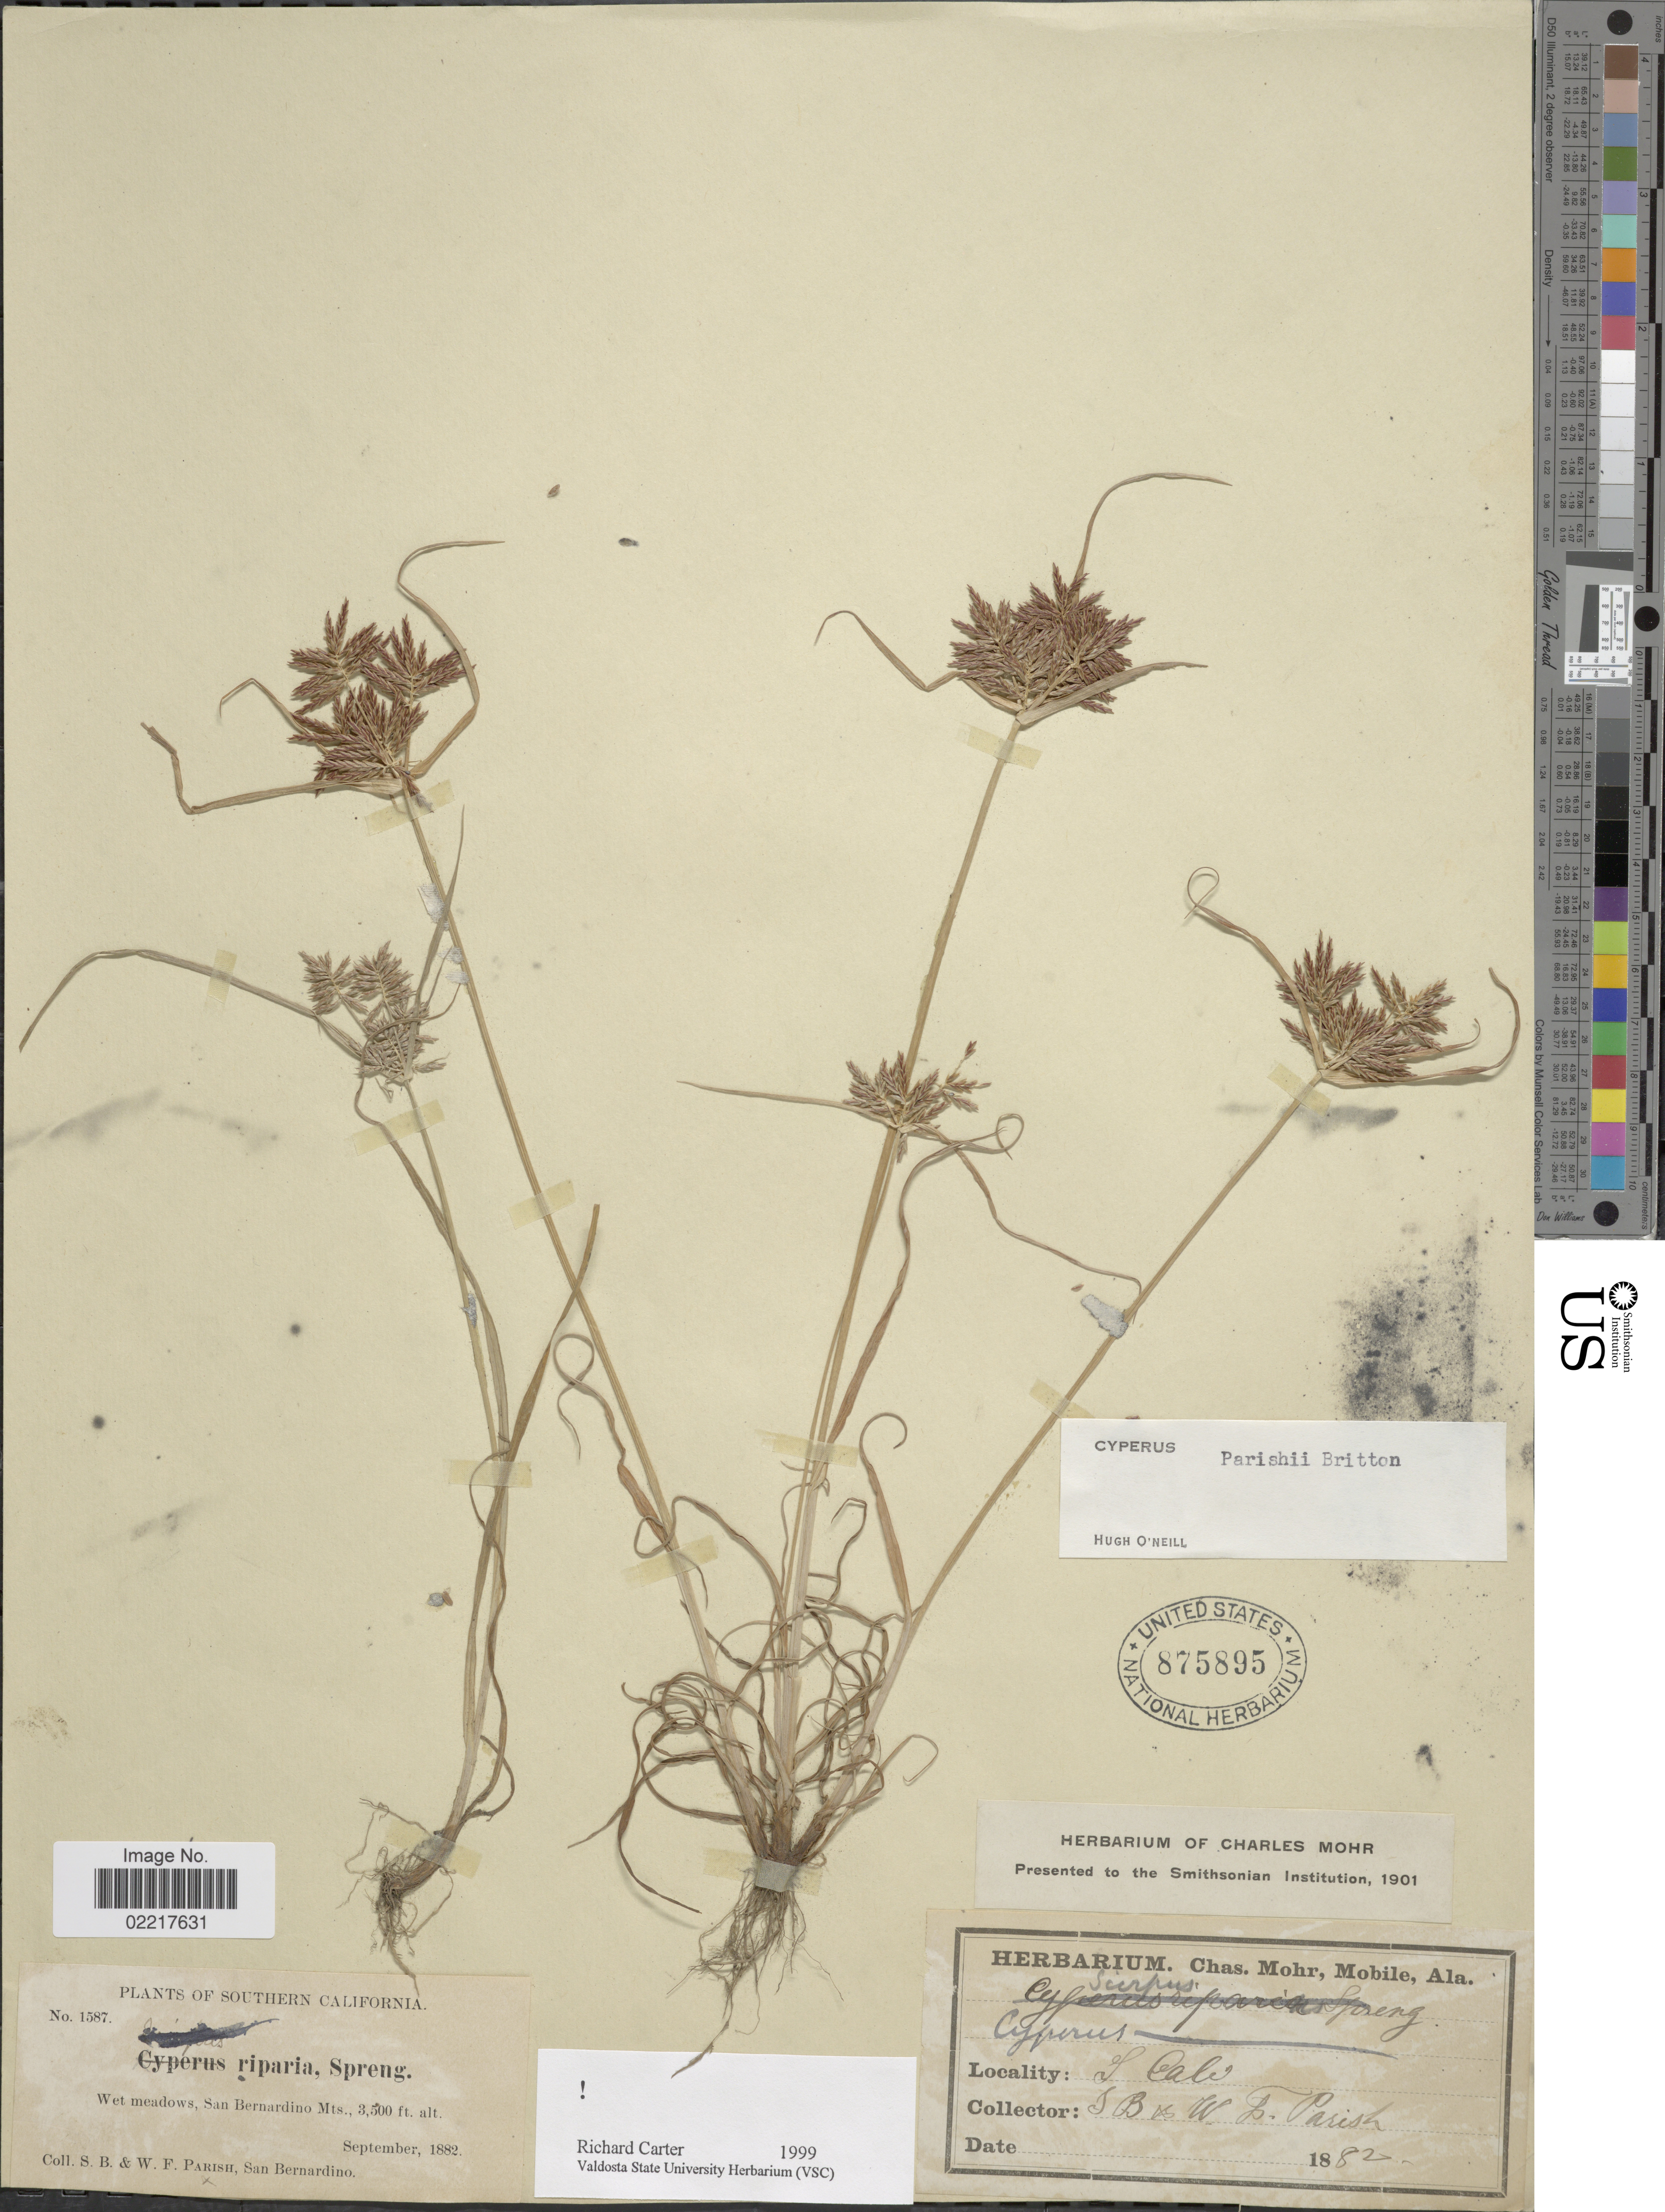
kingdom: Plantae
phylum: Tracheophyta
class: Liliopsida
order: Poales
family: Cyperaceae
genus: Cyperus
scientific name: Cyperus parishii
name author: Britton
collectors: S. B. Parish & W. F. Parish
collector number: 1587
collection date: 1882-09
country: United States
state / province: California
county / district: San Bernardino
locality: Southern California. San Bernardino Mts.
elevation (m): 1067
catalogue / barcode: US 875895